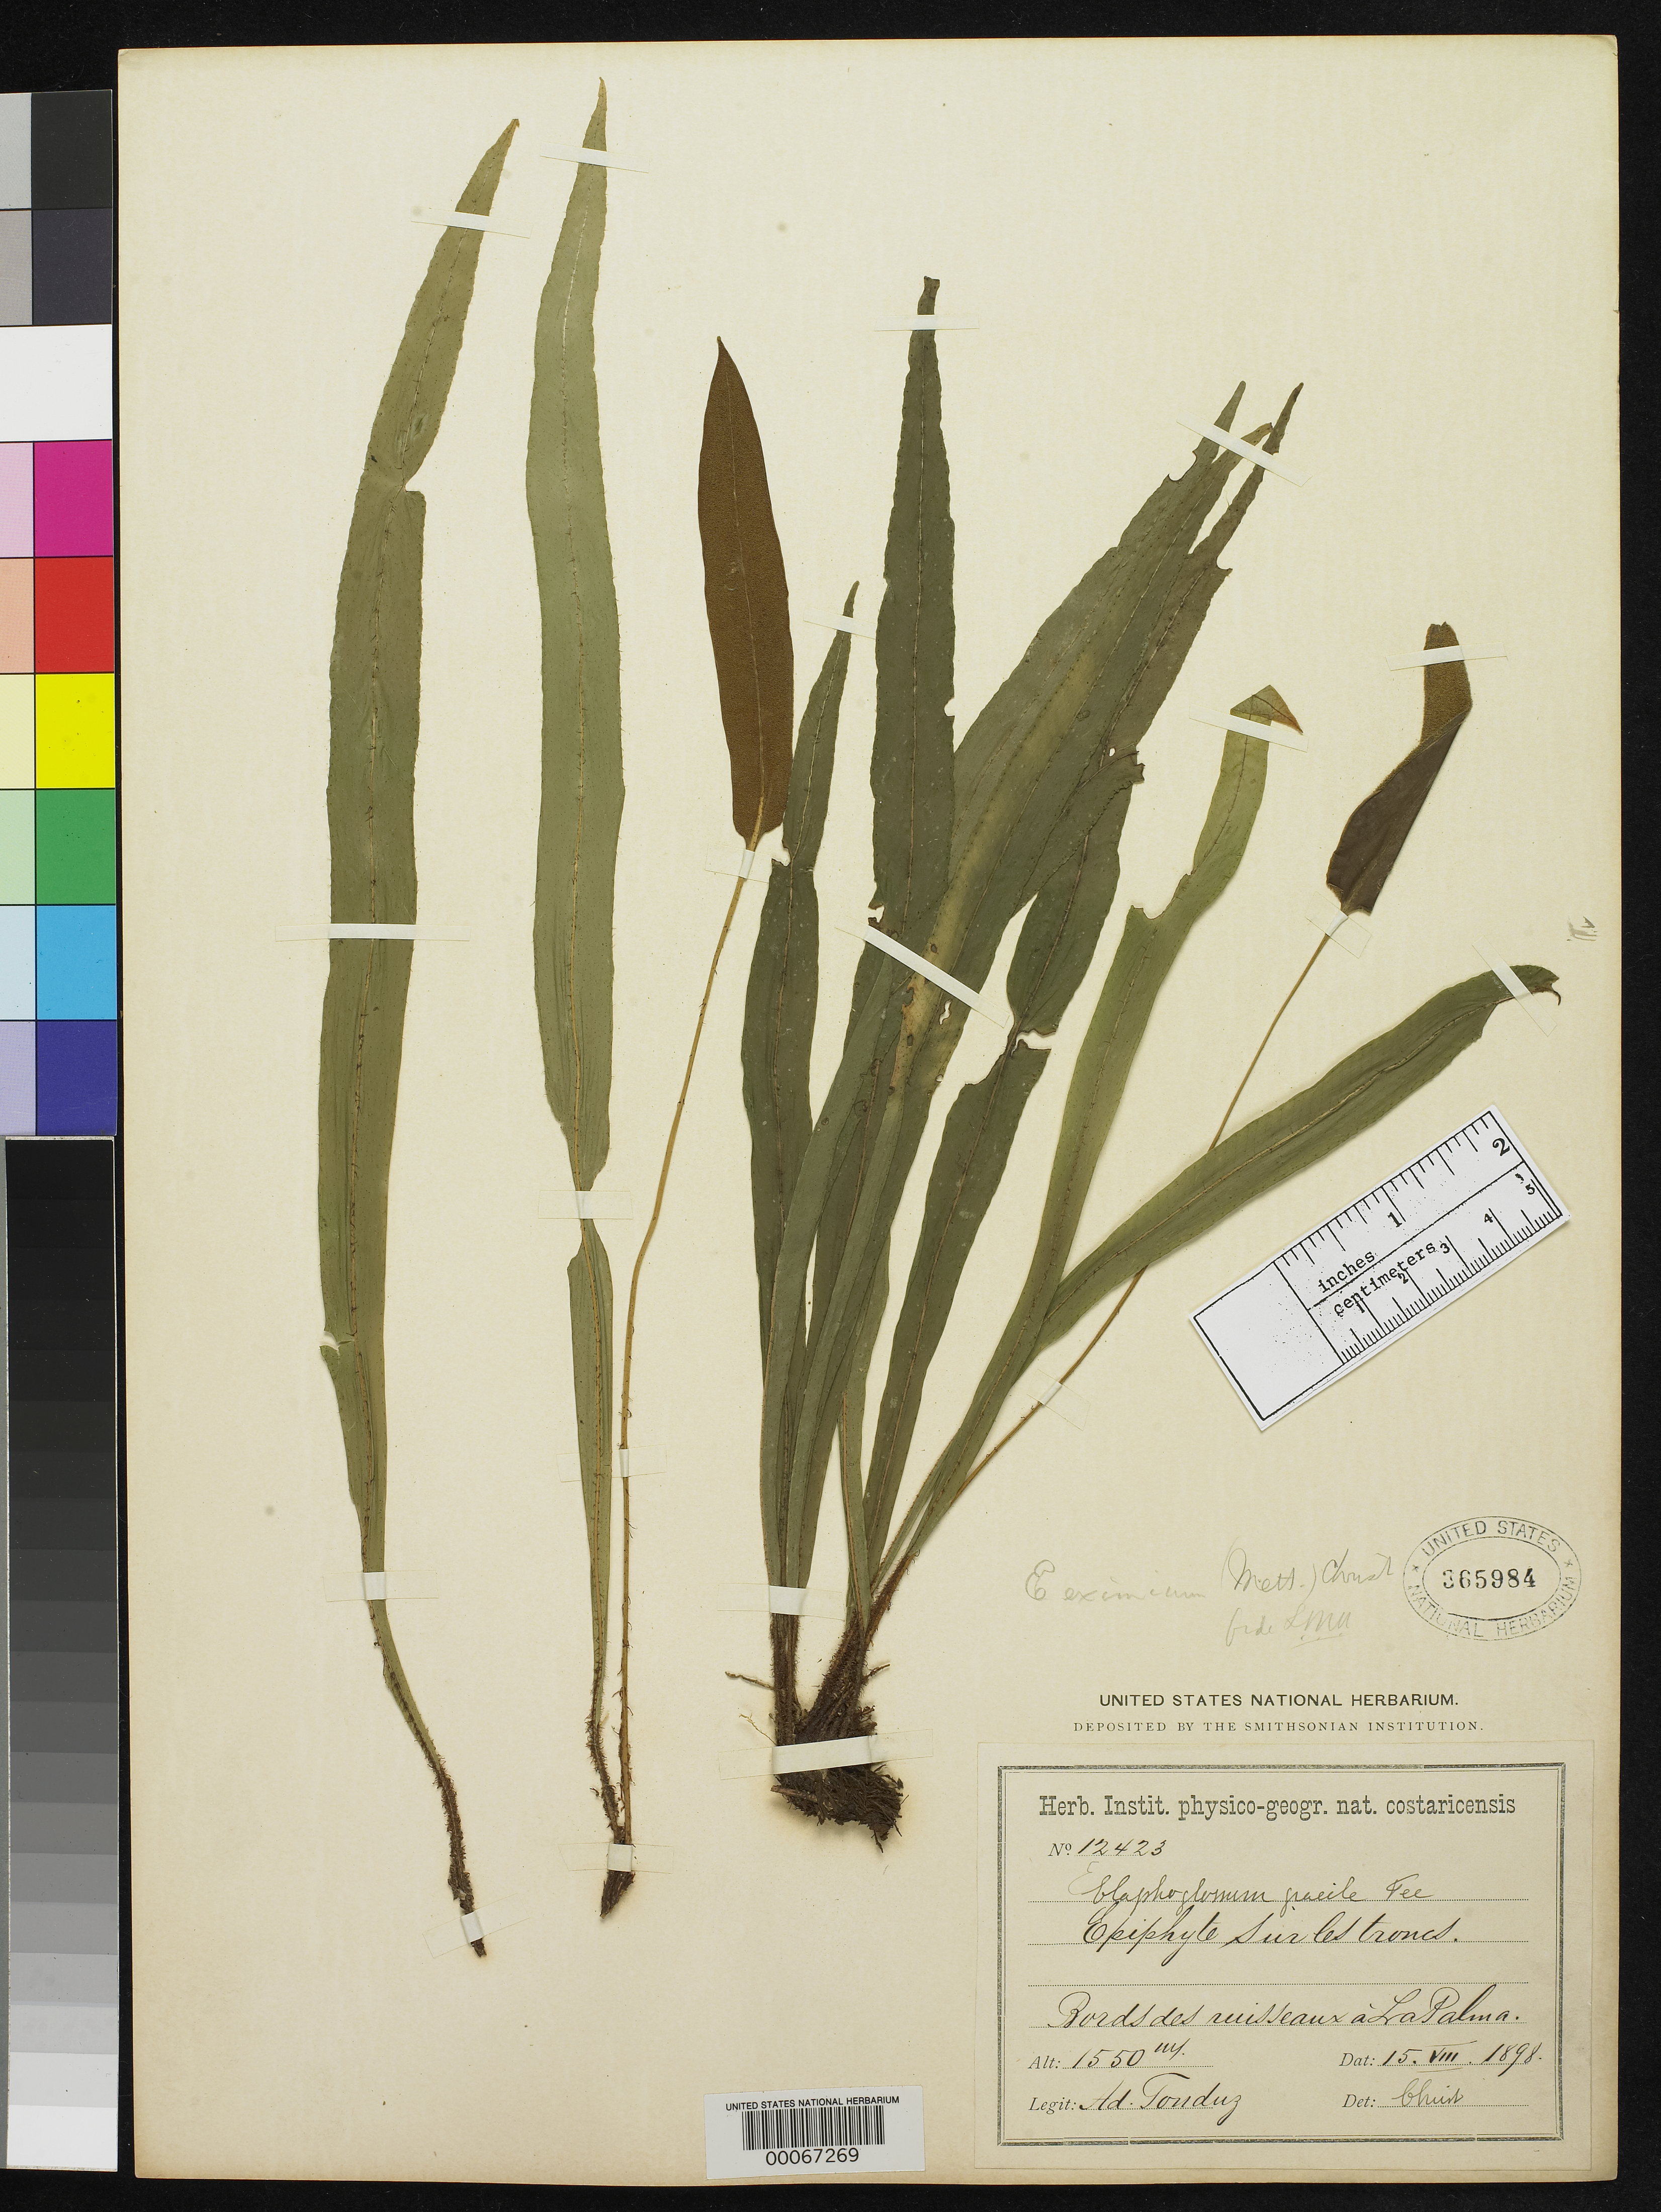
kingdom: Plantae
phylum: Tracheophyta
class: Polypodiopsida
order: Polypodiales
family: Dryopteridaceae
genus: Elaphoglossum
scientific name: Elaphoglossum cordigerum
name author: Christ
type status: Isosyntype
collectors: A. Tonduz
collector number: CR. Nat. Herb. 12423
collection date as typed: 15 Aug 1898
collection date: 1898-08-15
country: Costa Rica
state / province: San José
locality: La Palma.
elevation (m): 1500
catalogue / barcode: US 365984